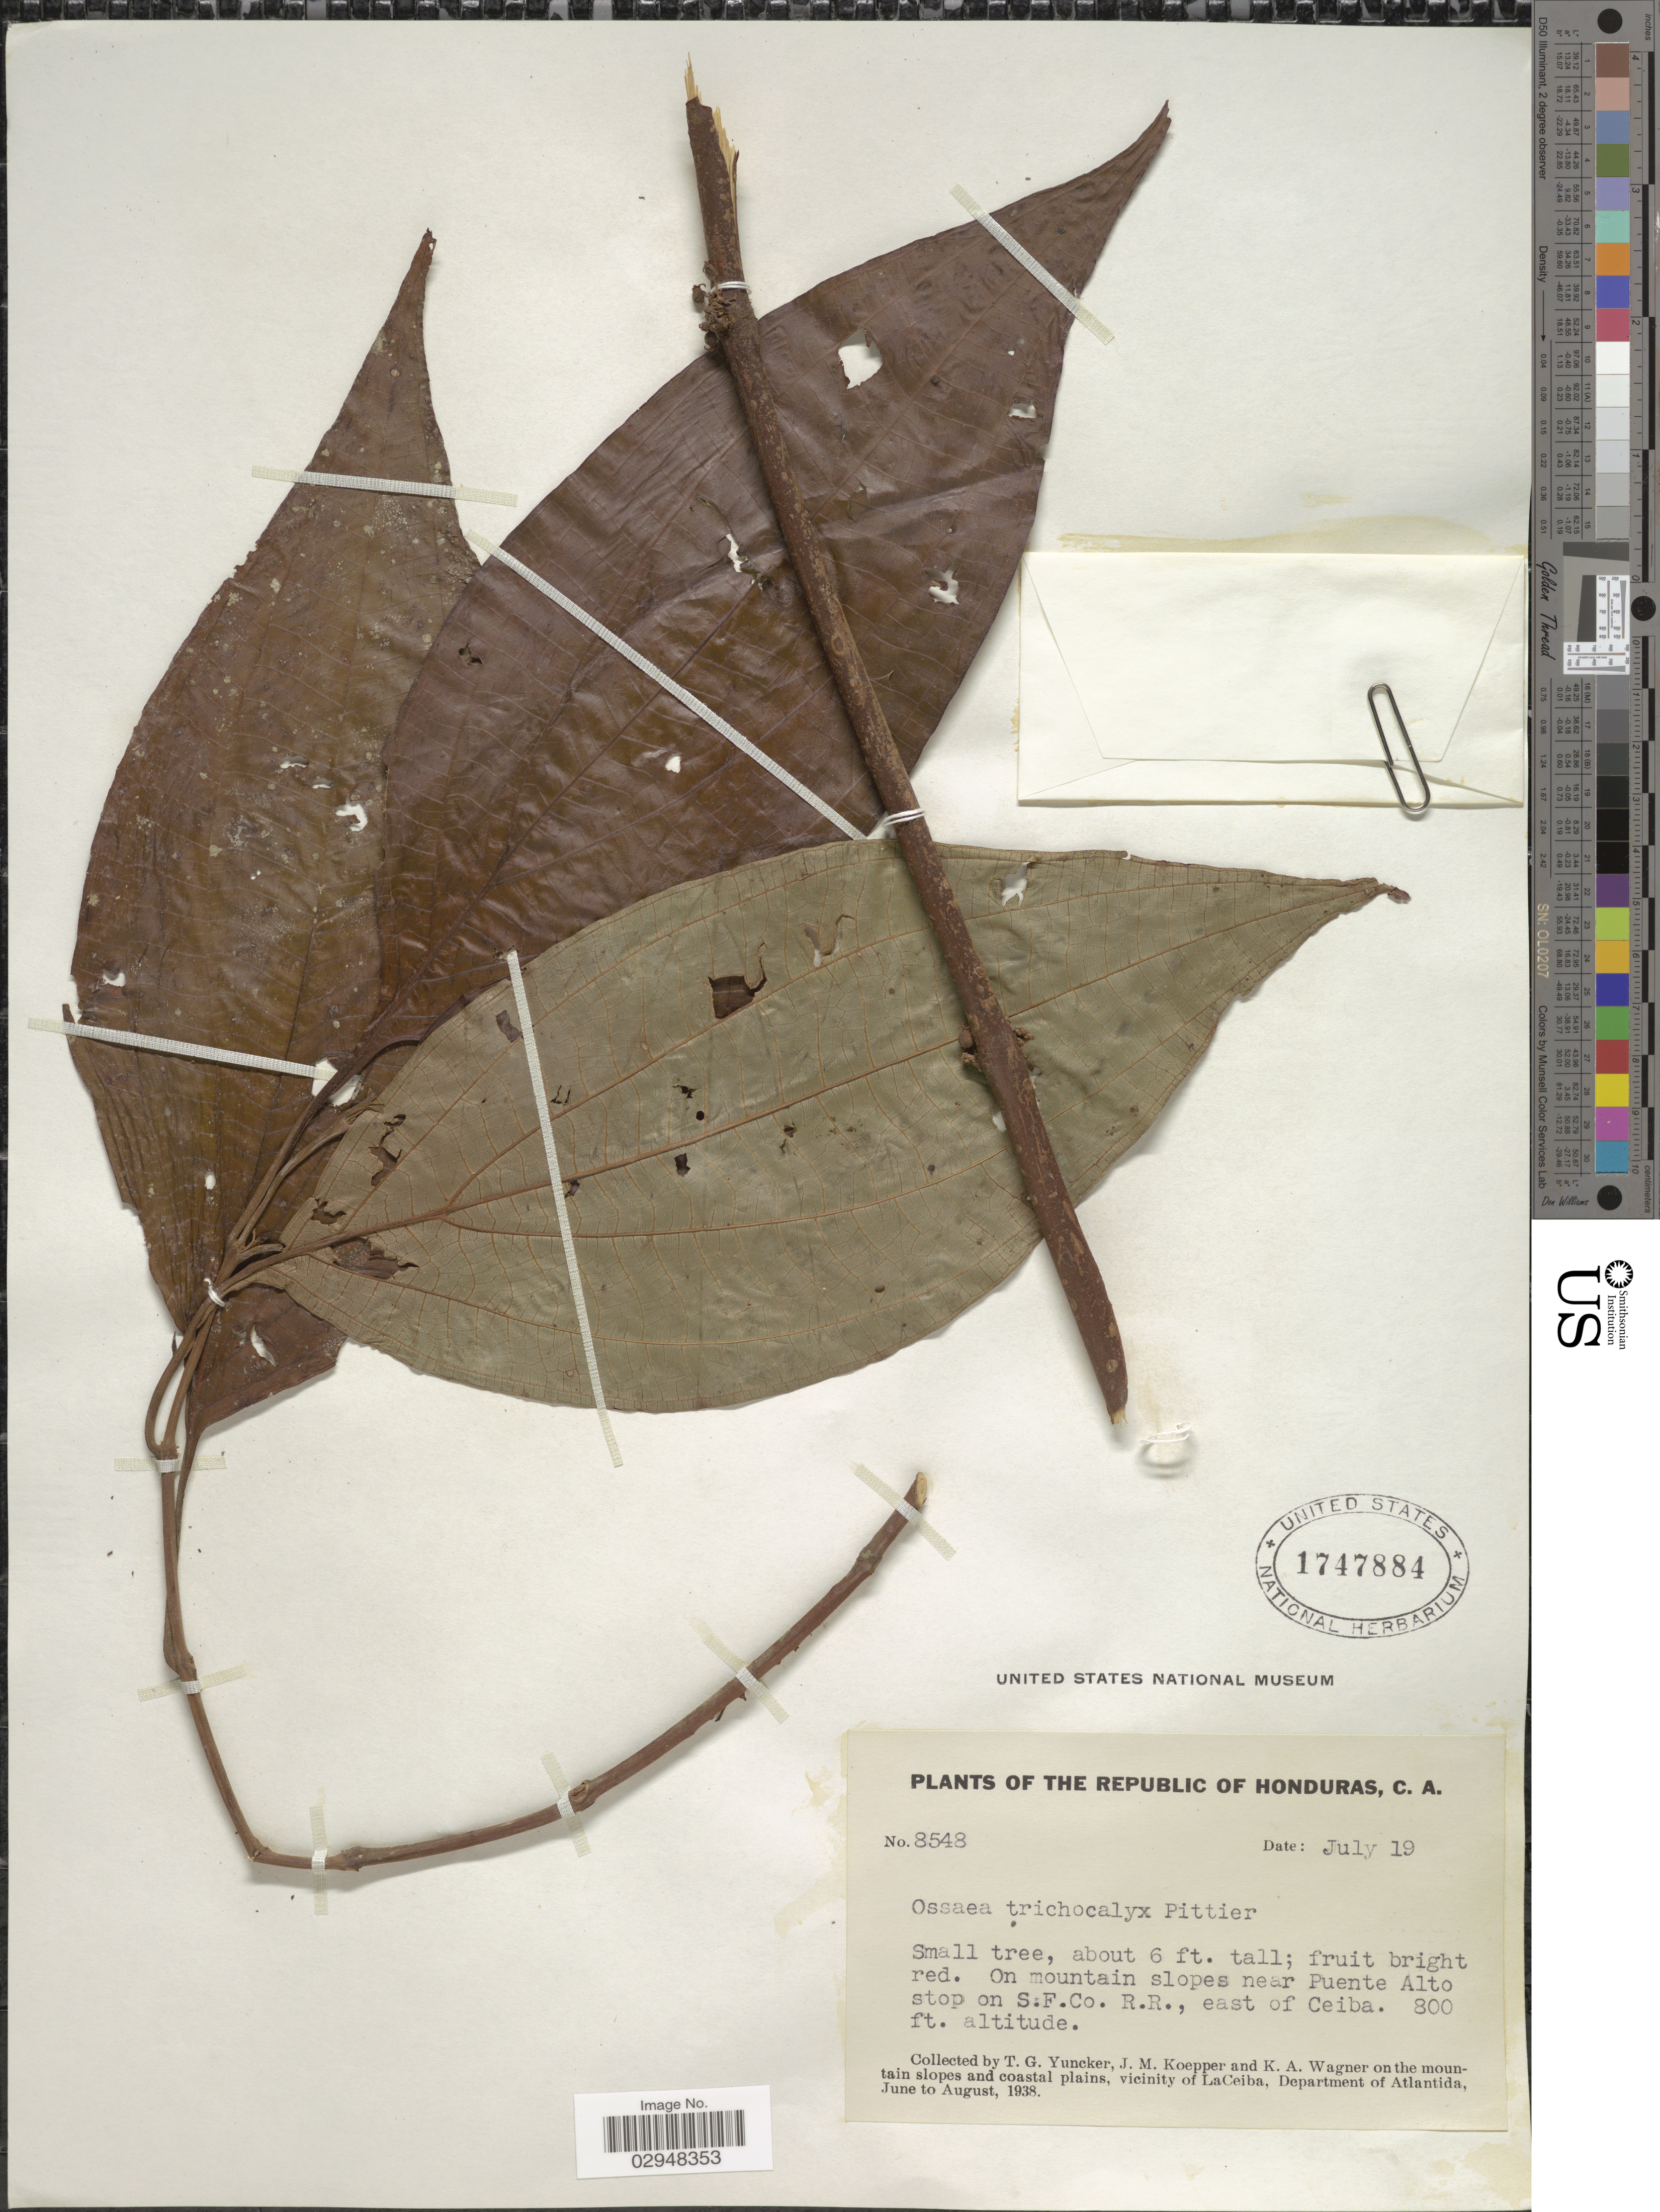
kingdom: Plantae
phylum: Tracheophyta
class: Magnoliopsida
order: Myrtales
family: Melastomataceae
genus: Clidemia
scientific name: Clidemia trichocalyx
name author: (S.F. Blake) Gleason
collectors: T. G. Yuncker, J. M. Koepper & K. A. Wagner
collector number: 8548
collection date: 1938-06/1938-08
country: Honduras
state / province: Atlántida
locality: On mountain slopes near Puente Alto stop on S.F. Co. R.R., east of Ceiba, on the mountain slopes and coastal plains, vicinity of LaCeiba, Department of Atlantida.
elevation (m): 244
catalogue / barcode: US 1747884